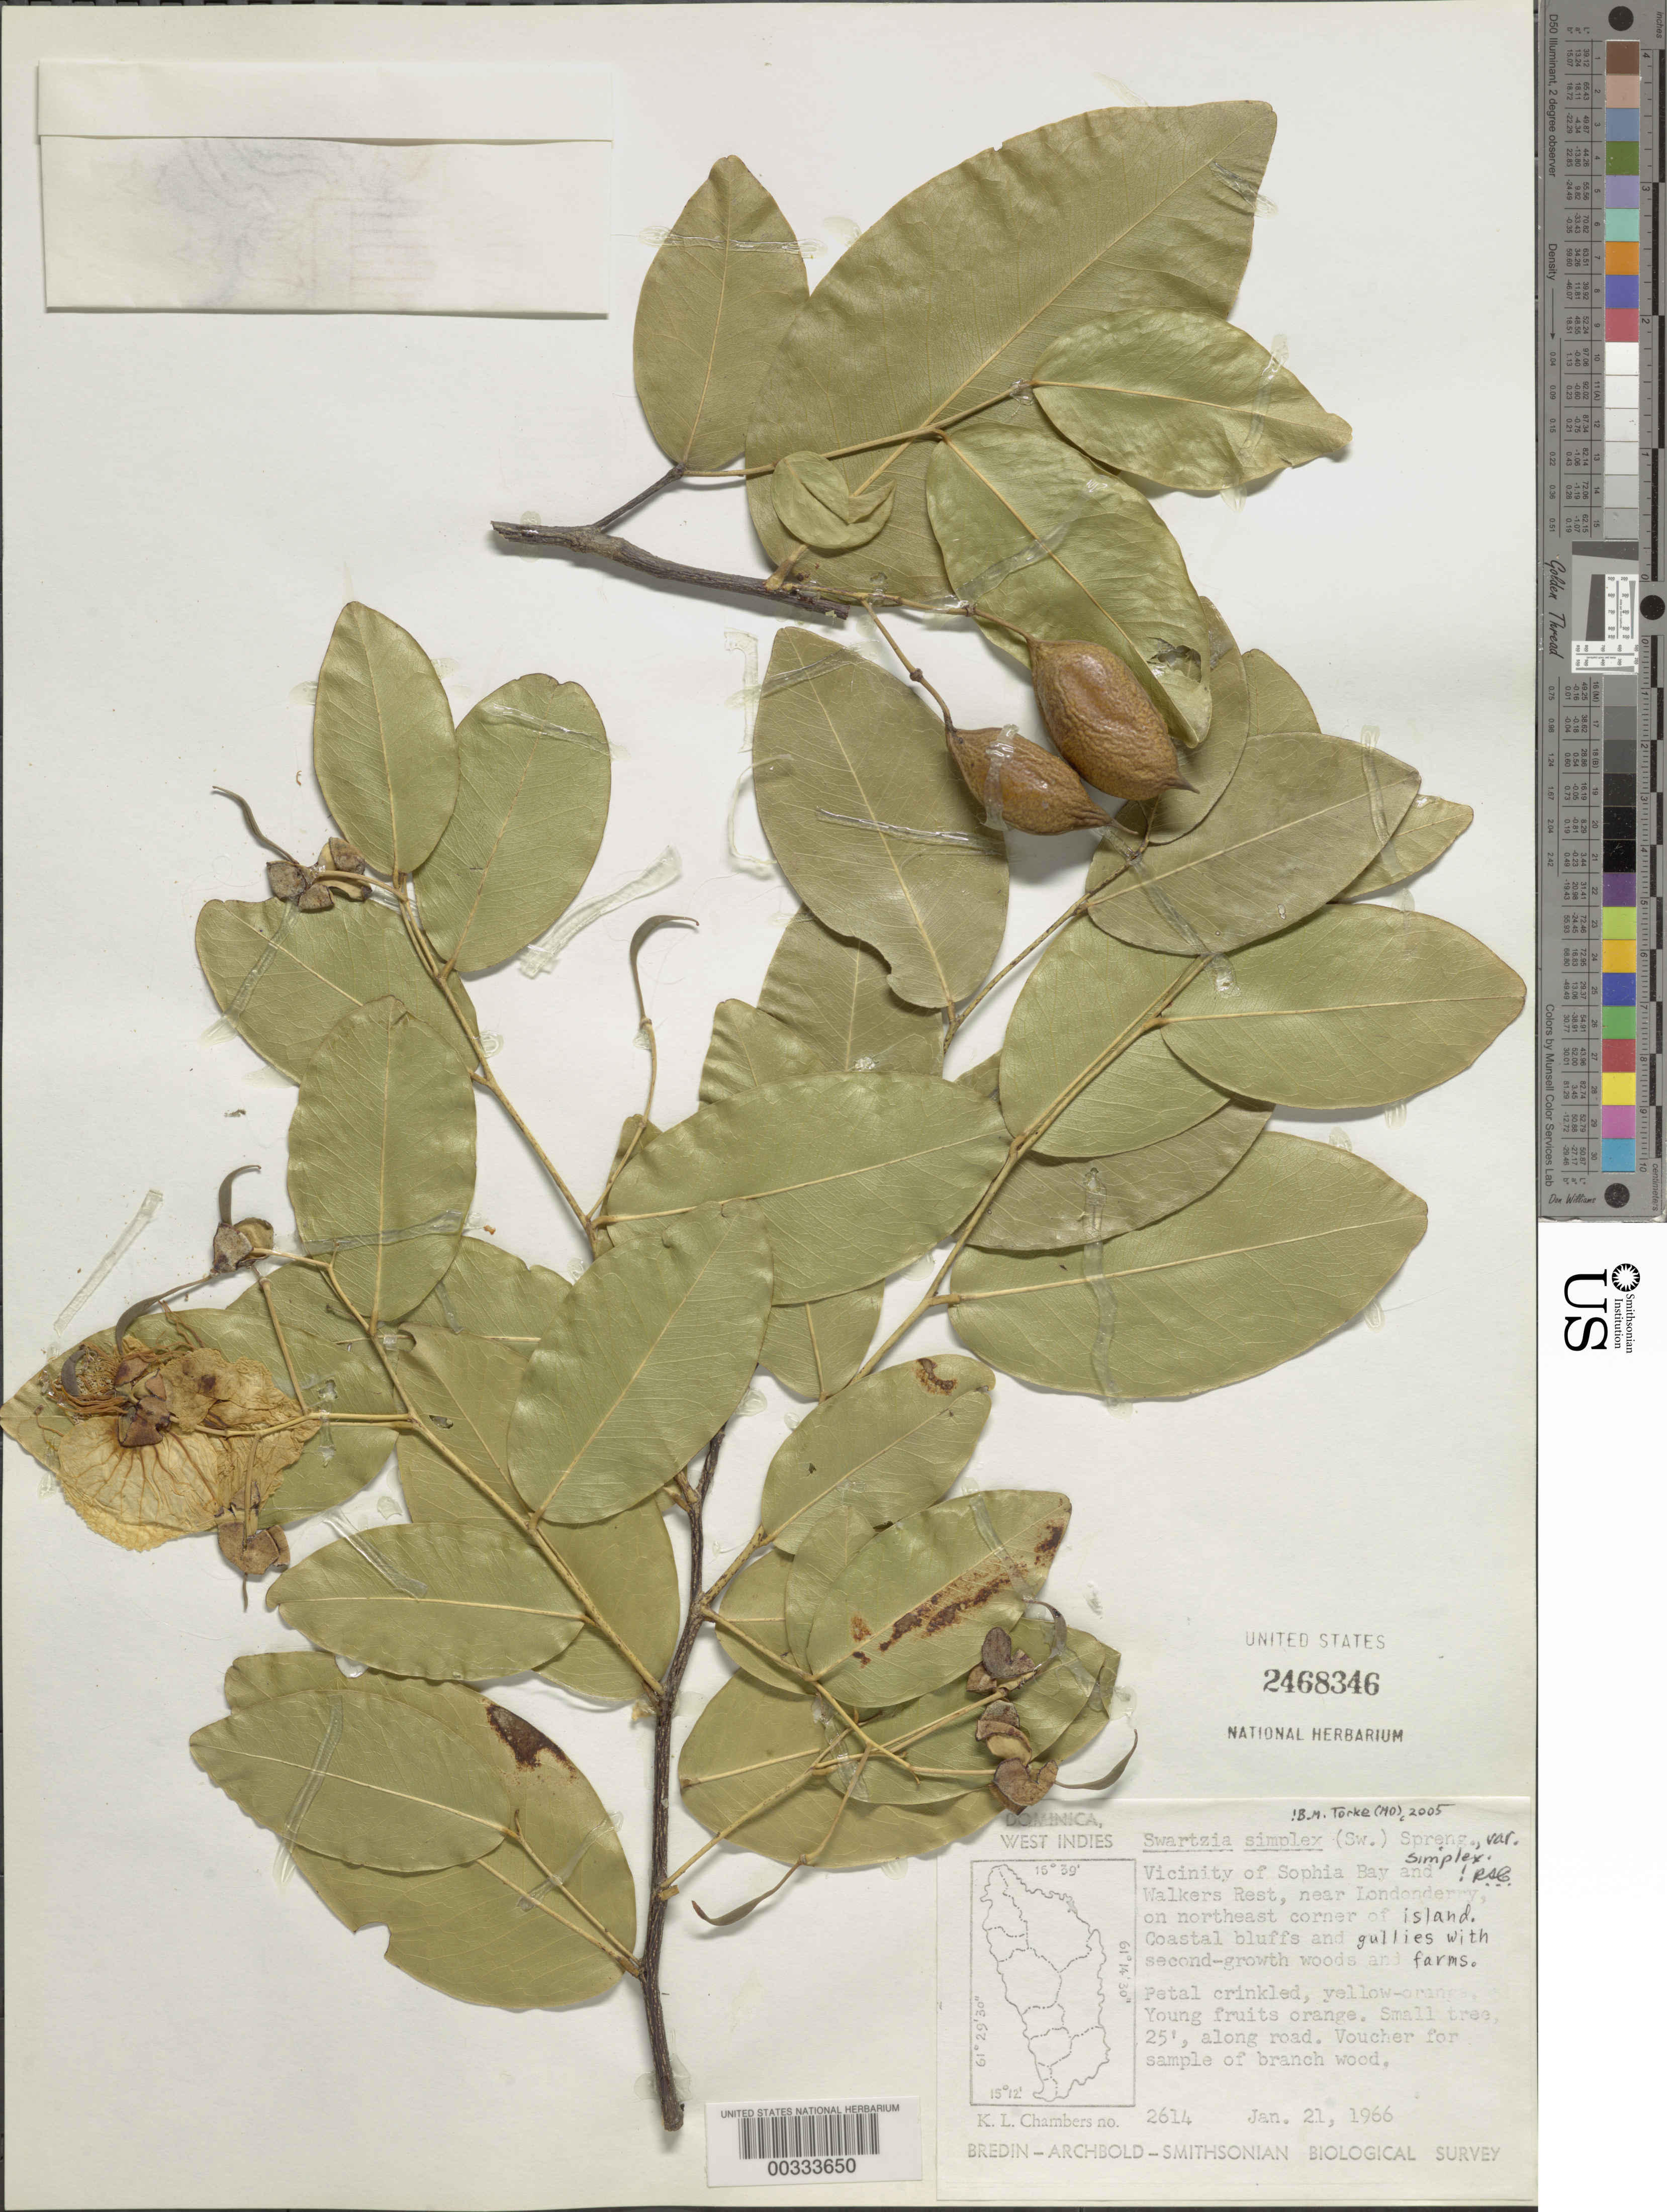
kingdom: Plantae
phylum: Tracheophyta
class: Magnoliopsida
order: Fabales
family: Fabaceae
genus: Swartzia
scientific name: Swartzia simplex var. simplex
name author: (Sw.) Spreng.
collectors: K. L. Chambers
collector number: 2614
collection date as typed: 21 Jan 1966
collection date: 1966-01-21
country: Dominica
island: Dominica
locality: Vicinity of sophia bay and walkers rest, near londonderry, on ne corner of island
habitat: Coastal bluffs and gullies with second growth woods and farms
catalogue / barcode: US 2468346